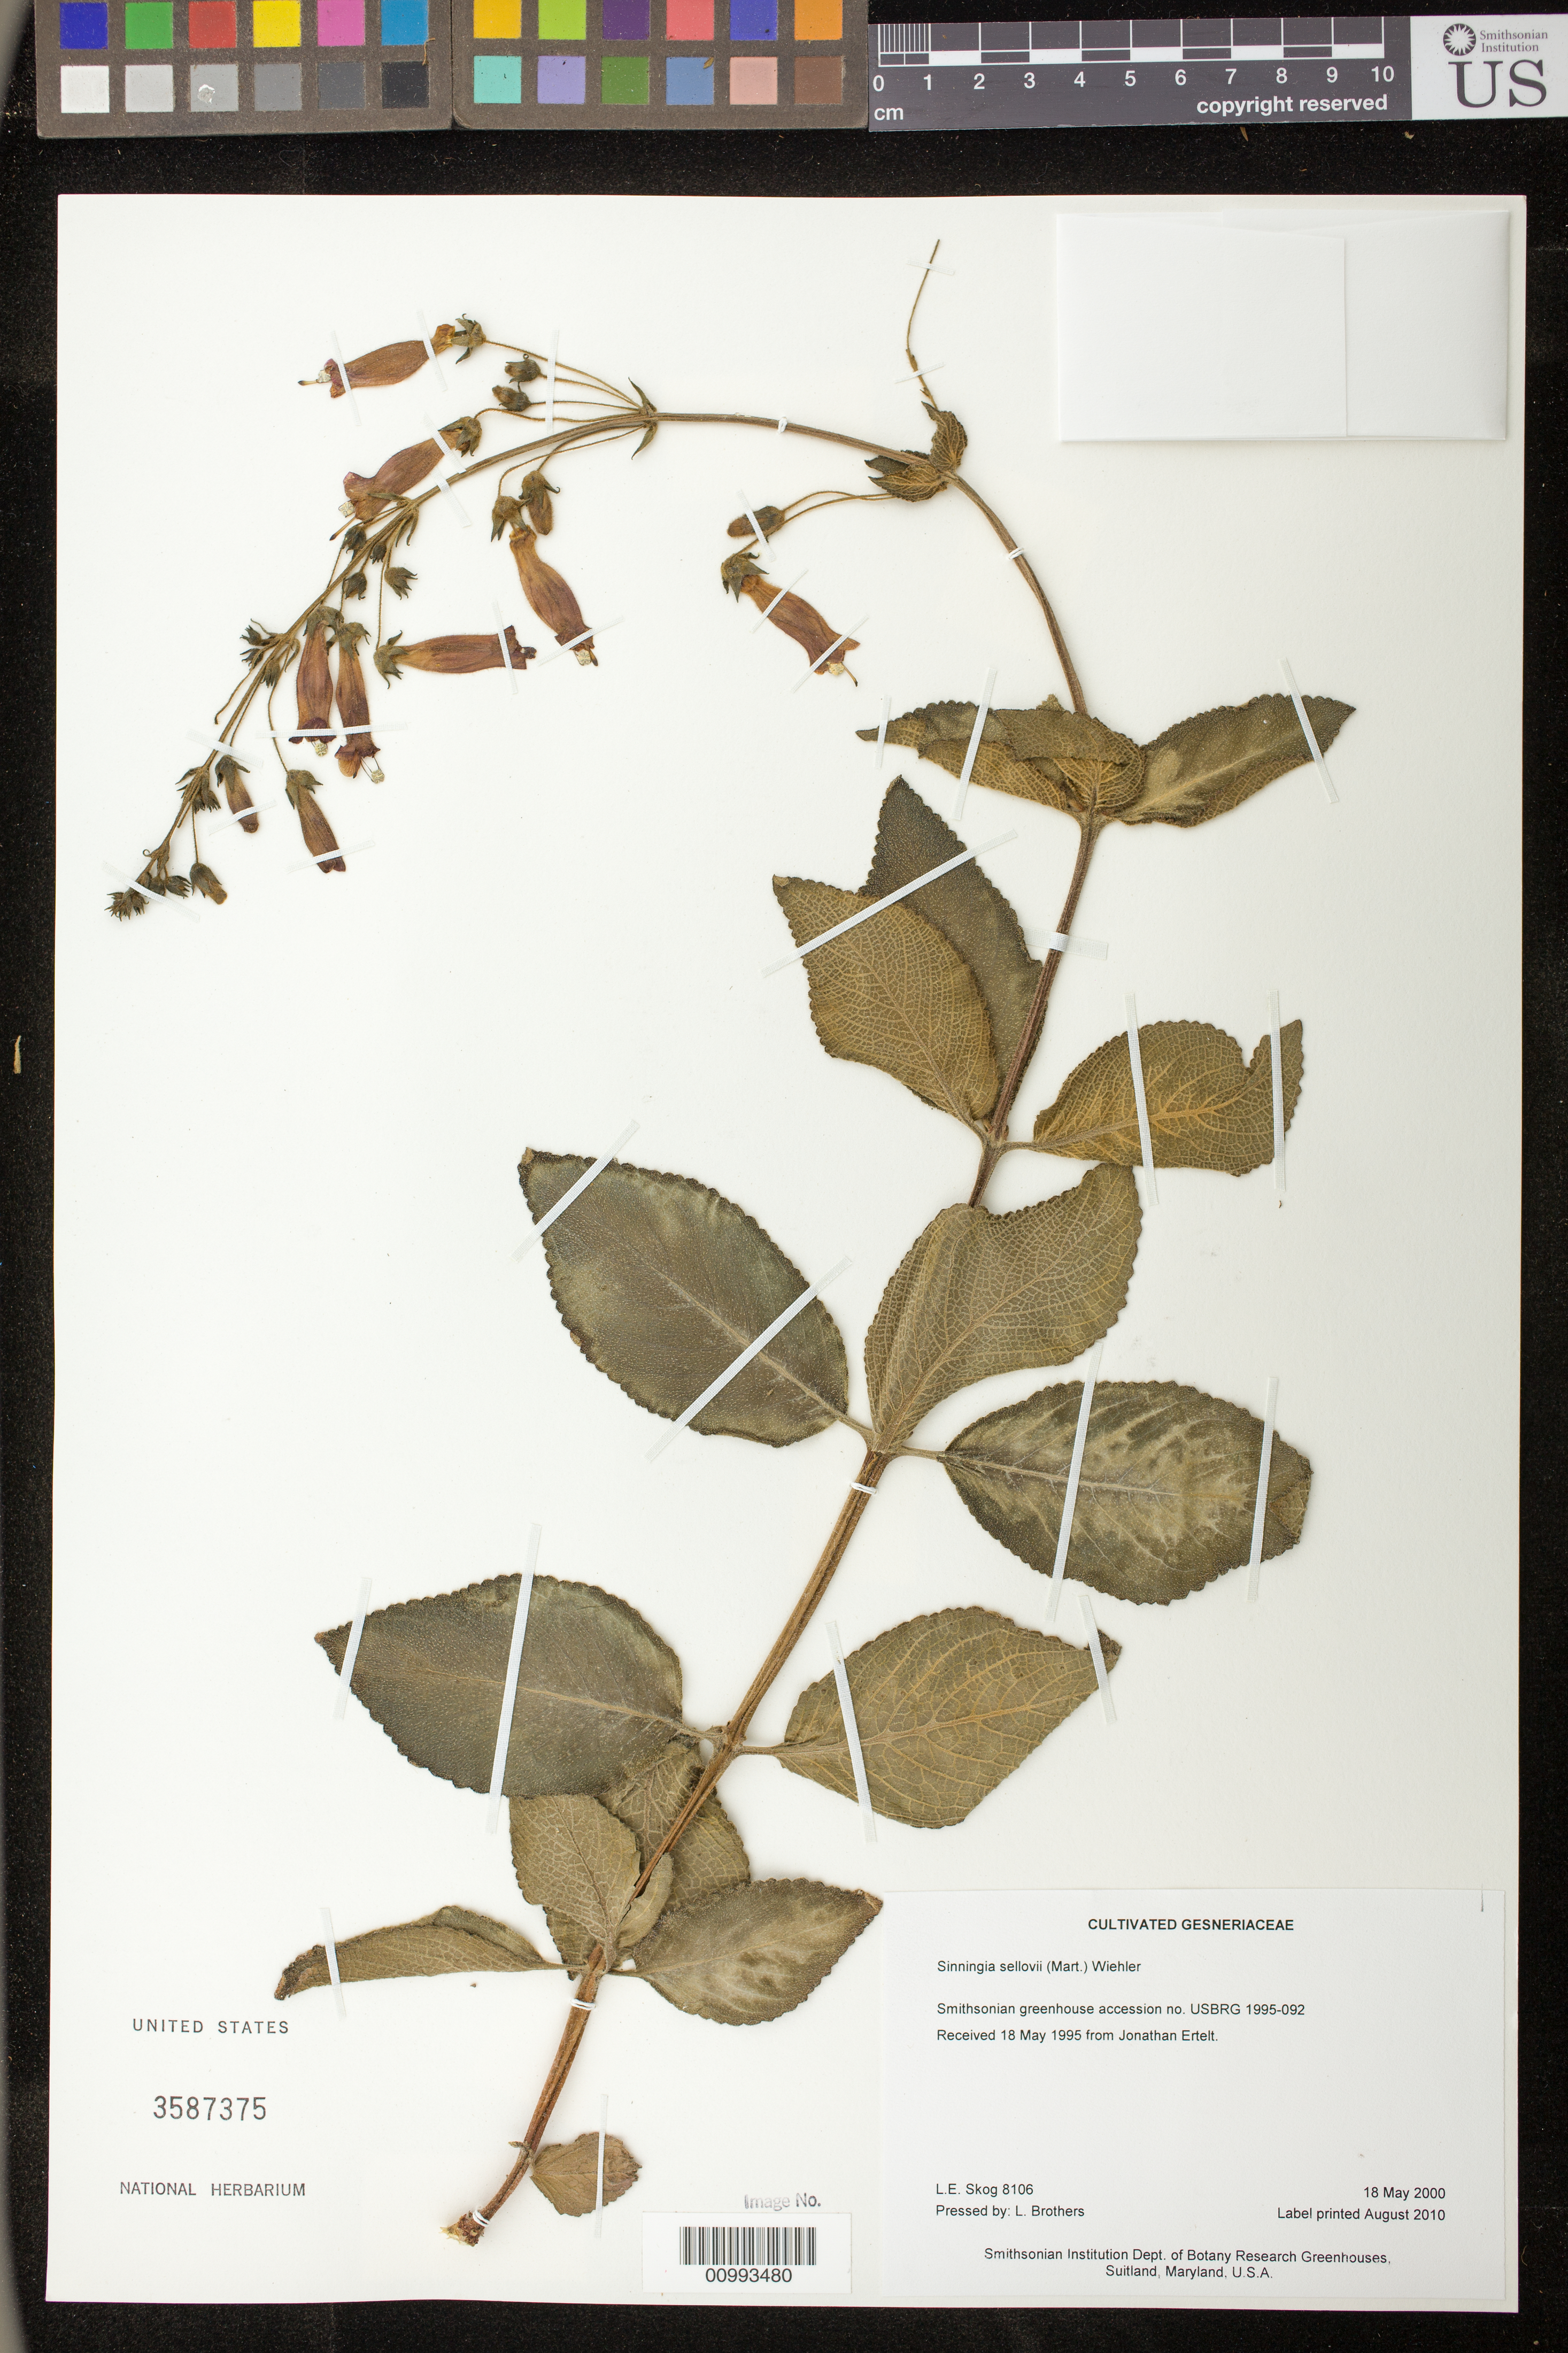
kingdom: Plantae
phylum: Tracheophyta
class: Magnoliopsida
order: Lamiales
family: Gesneriaceae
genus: Sinningia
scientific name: Sinningia sellovii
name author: (Mart.) Wiehler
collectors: L. E. Skog & L. Brothers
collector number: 8106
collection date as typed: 18 May 2000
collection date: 2000-05-18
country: United States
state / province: Maryland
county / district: Prince George's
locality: Smithsonian Institution Dept. of Botany Research Greenhouses, Suitland, Maryland, U.S.A.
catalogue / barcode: US 3587375